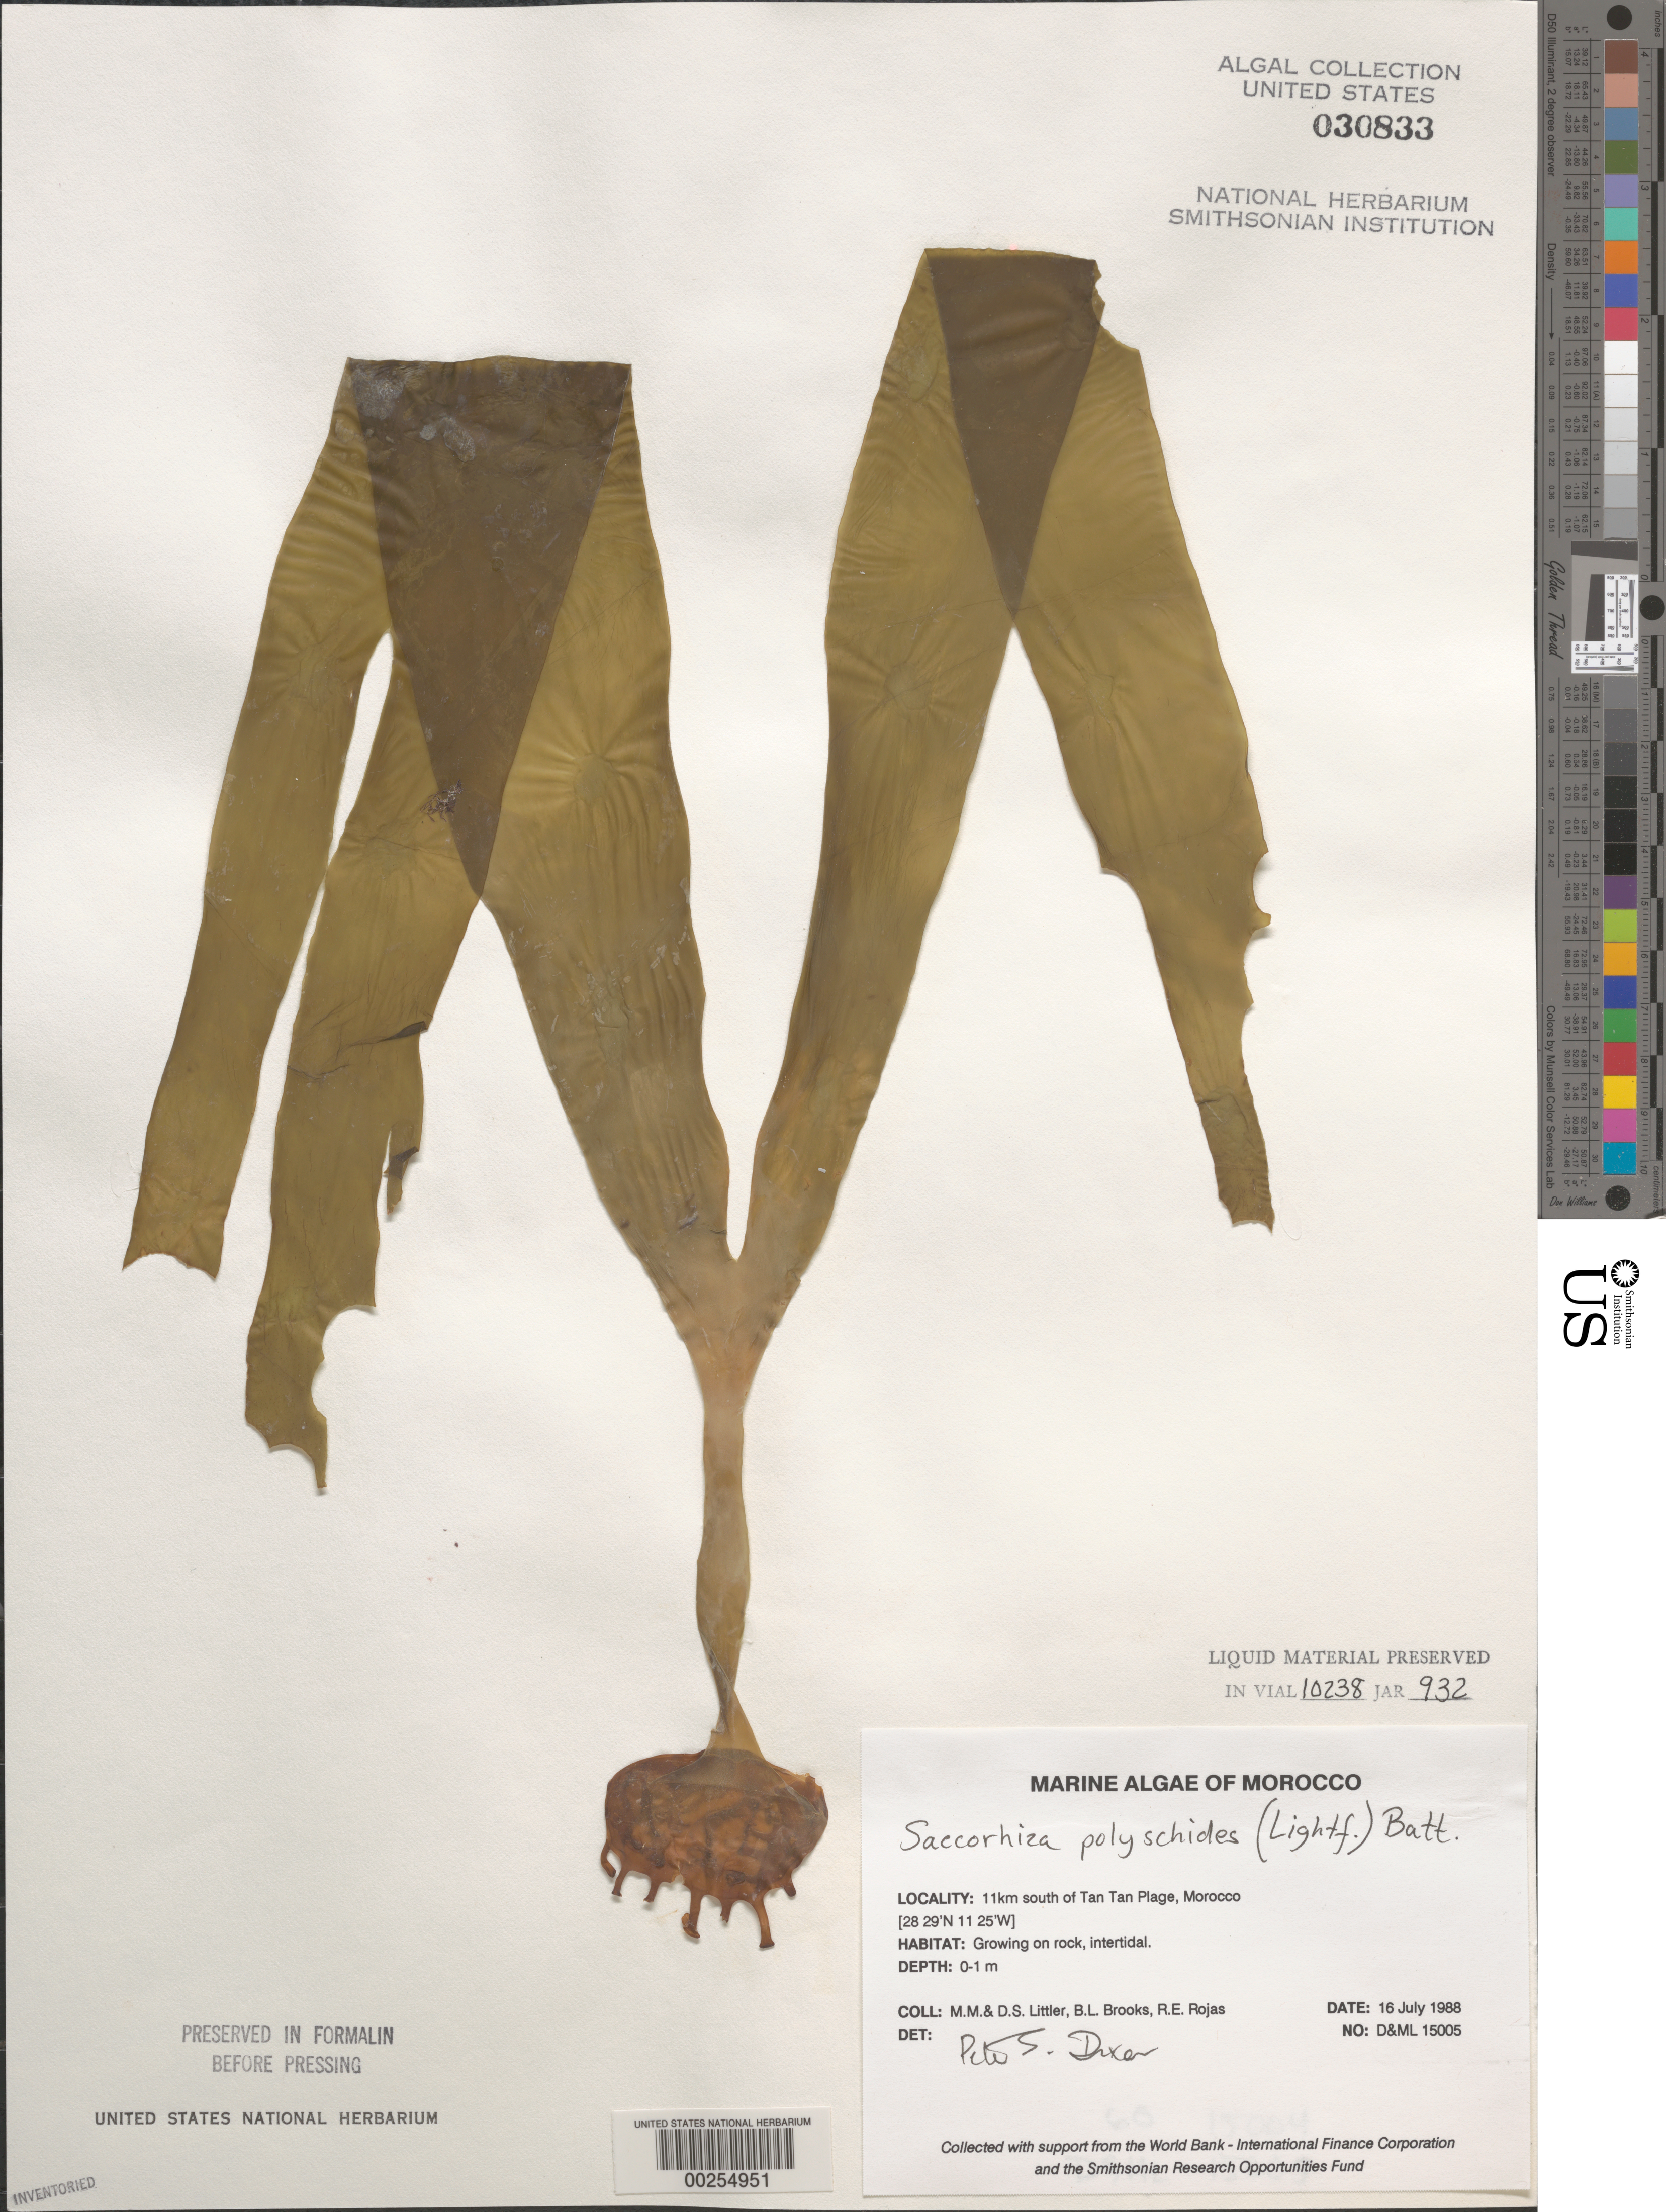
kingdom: Chromista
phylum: Foraminifera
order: Astrorhizida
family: Hyperamminidae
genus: Saccorhiza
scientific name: Saccorhiza polyschides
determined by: Dixon, P. S.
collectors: M. M. Littler, D. S. Littler, B. Brooks & R. Rojas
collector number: D&ML 15005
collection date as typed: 16 Jul 1988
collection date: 1988-07-16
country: Morocco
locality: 1 km south of Tan Tan Plage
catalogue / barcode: US 30833